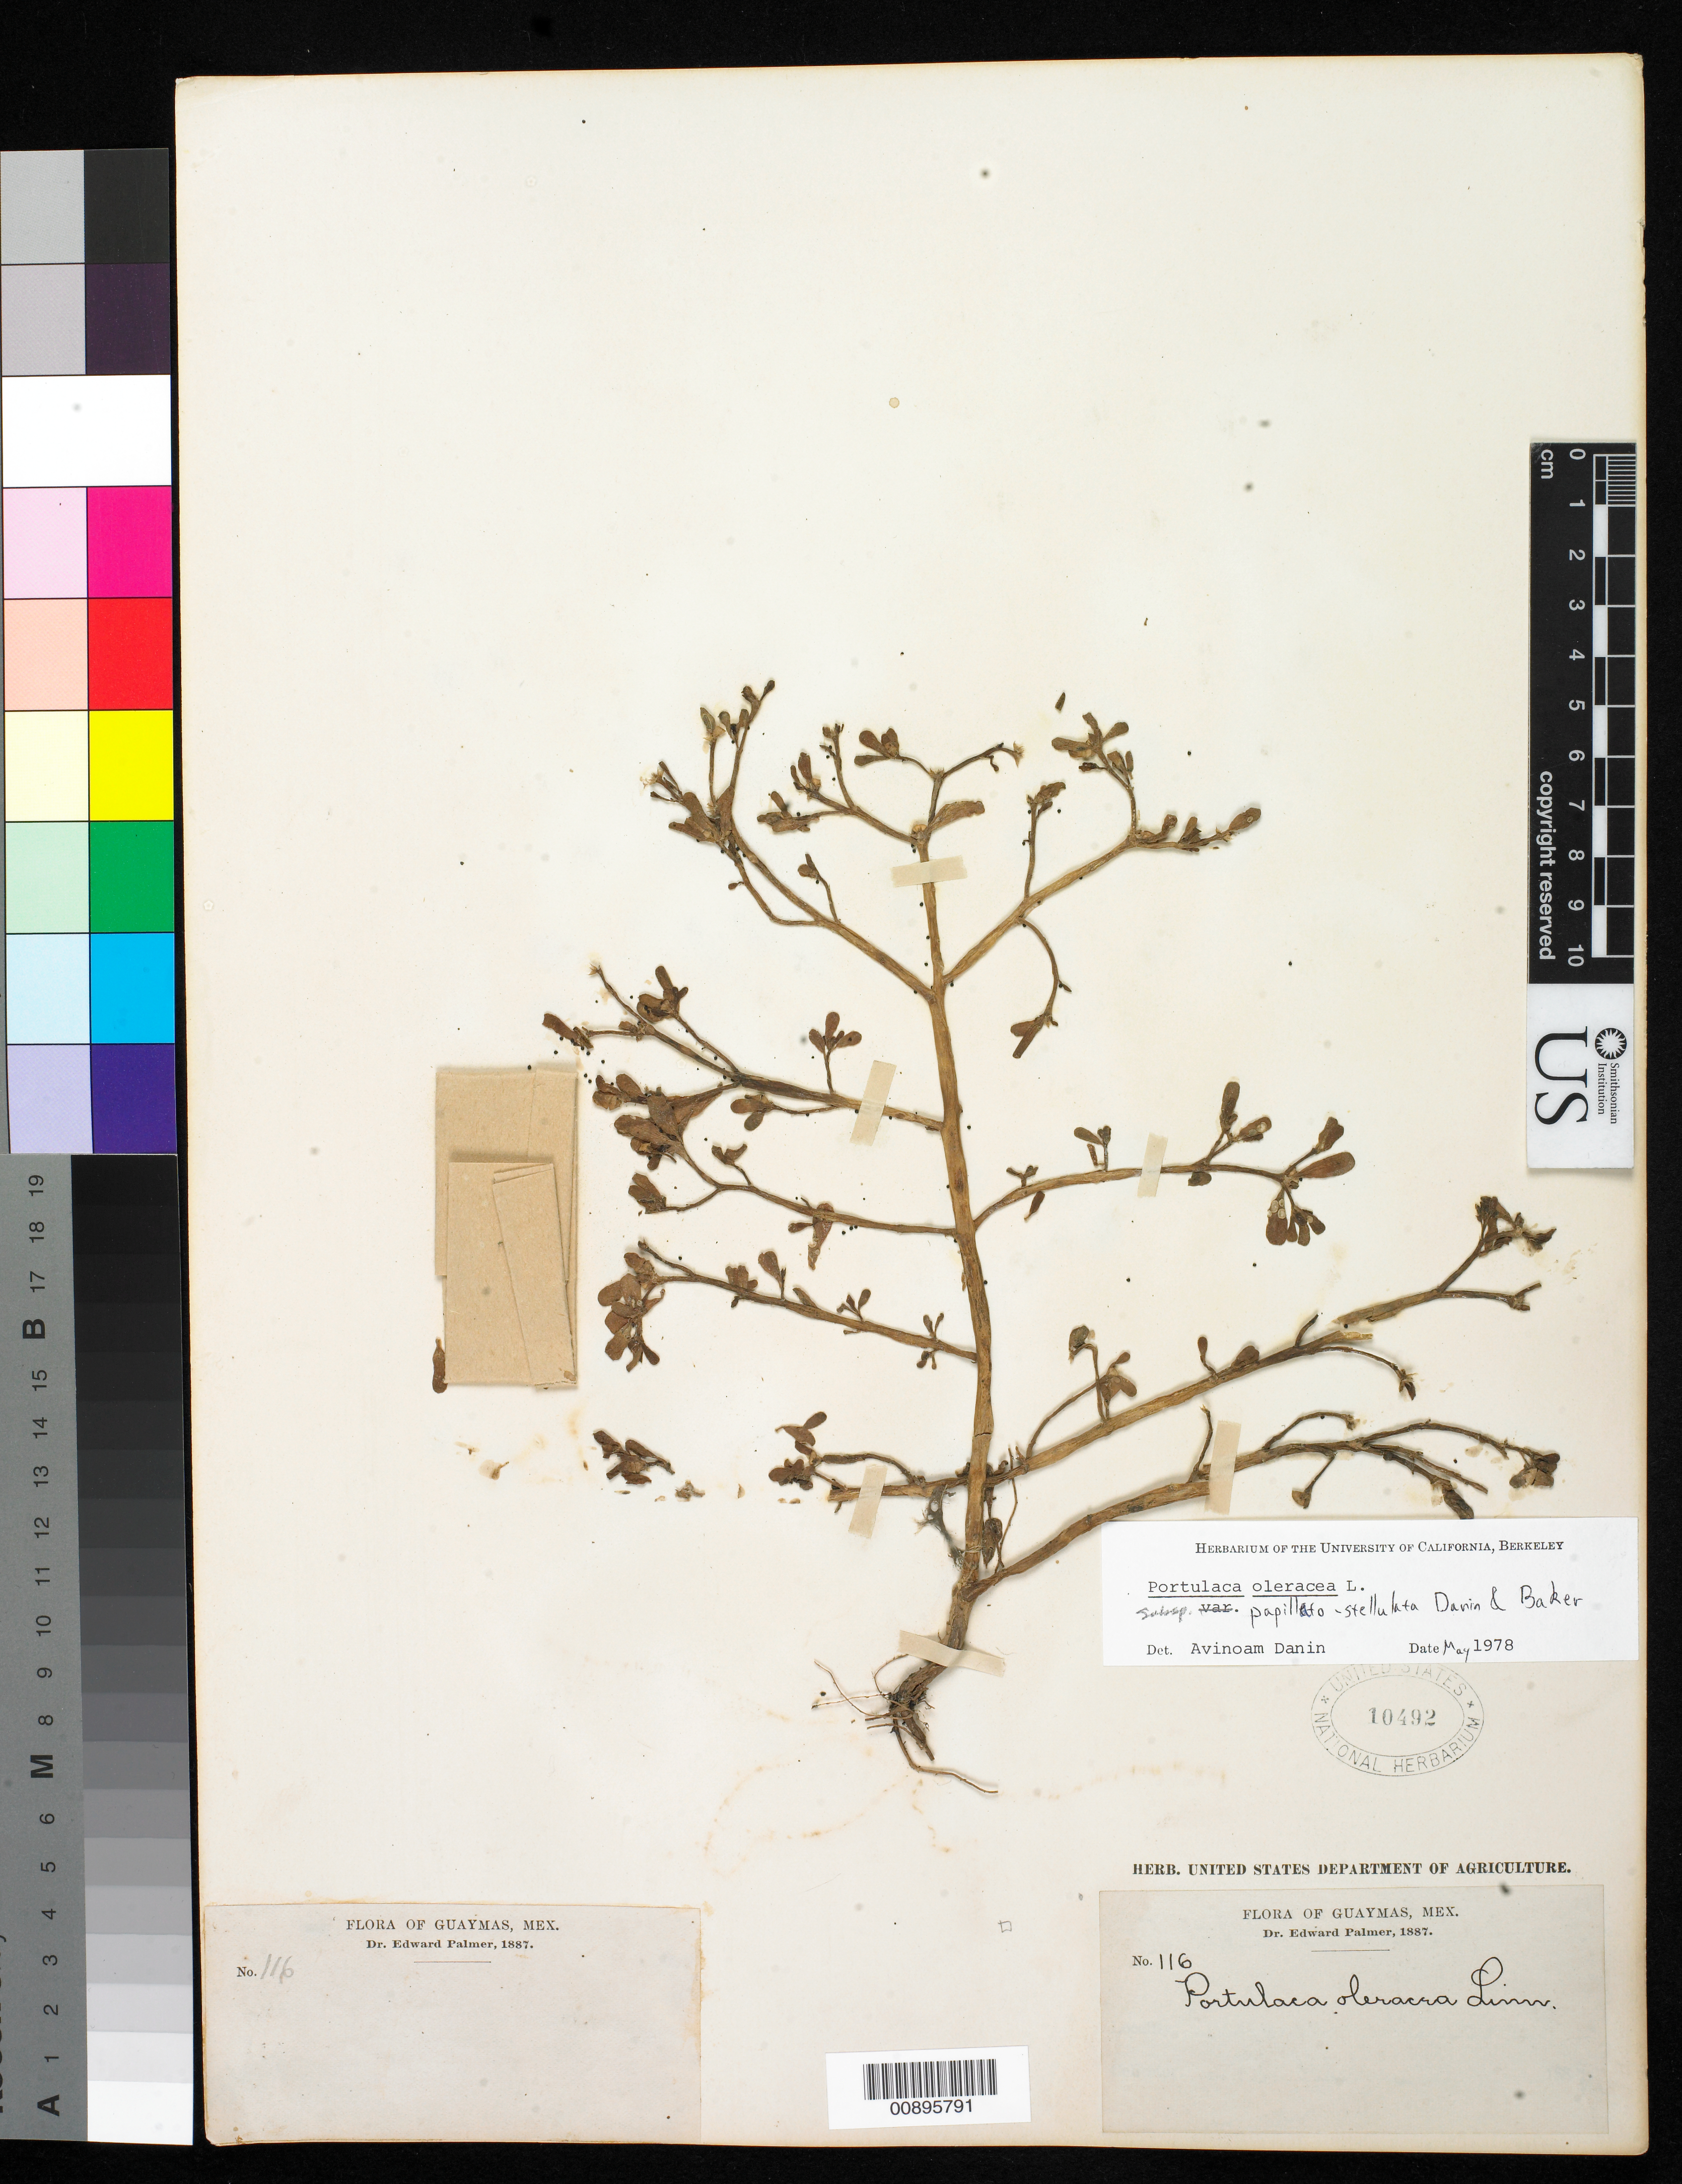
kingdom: Plantae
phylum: Tracheophyta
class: Magnoliopsida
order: Caryophyllales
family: Portulacaceae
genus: Portulaca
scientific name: Portulaca oleracea var. papillatostellulata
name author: L.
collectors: E. Palmer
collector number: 116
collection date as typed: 1887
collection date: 1887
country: Mexico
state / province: Sonora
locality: Guaymas, Sonora.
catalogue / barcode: US 10492